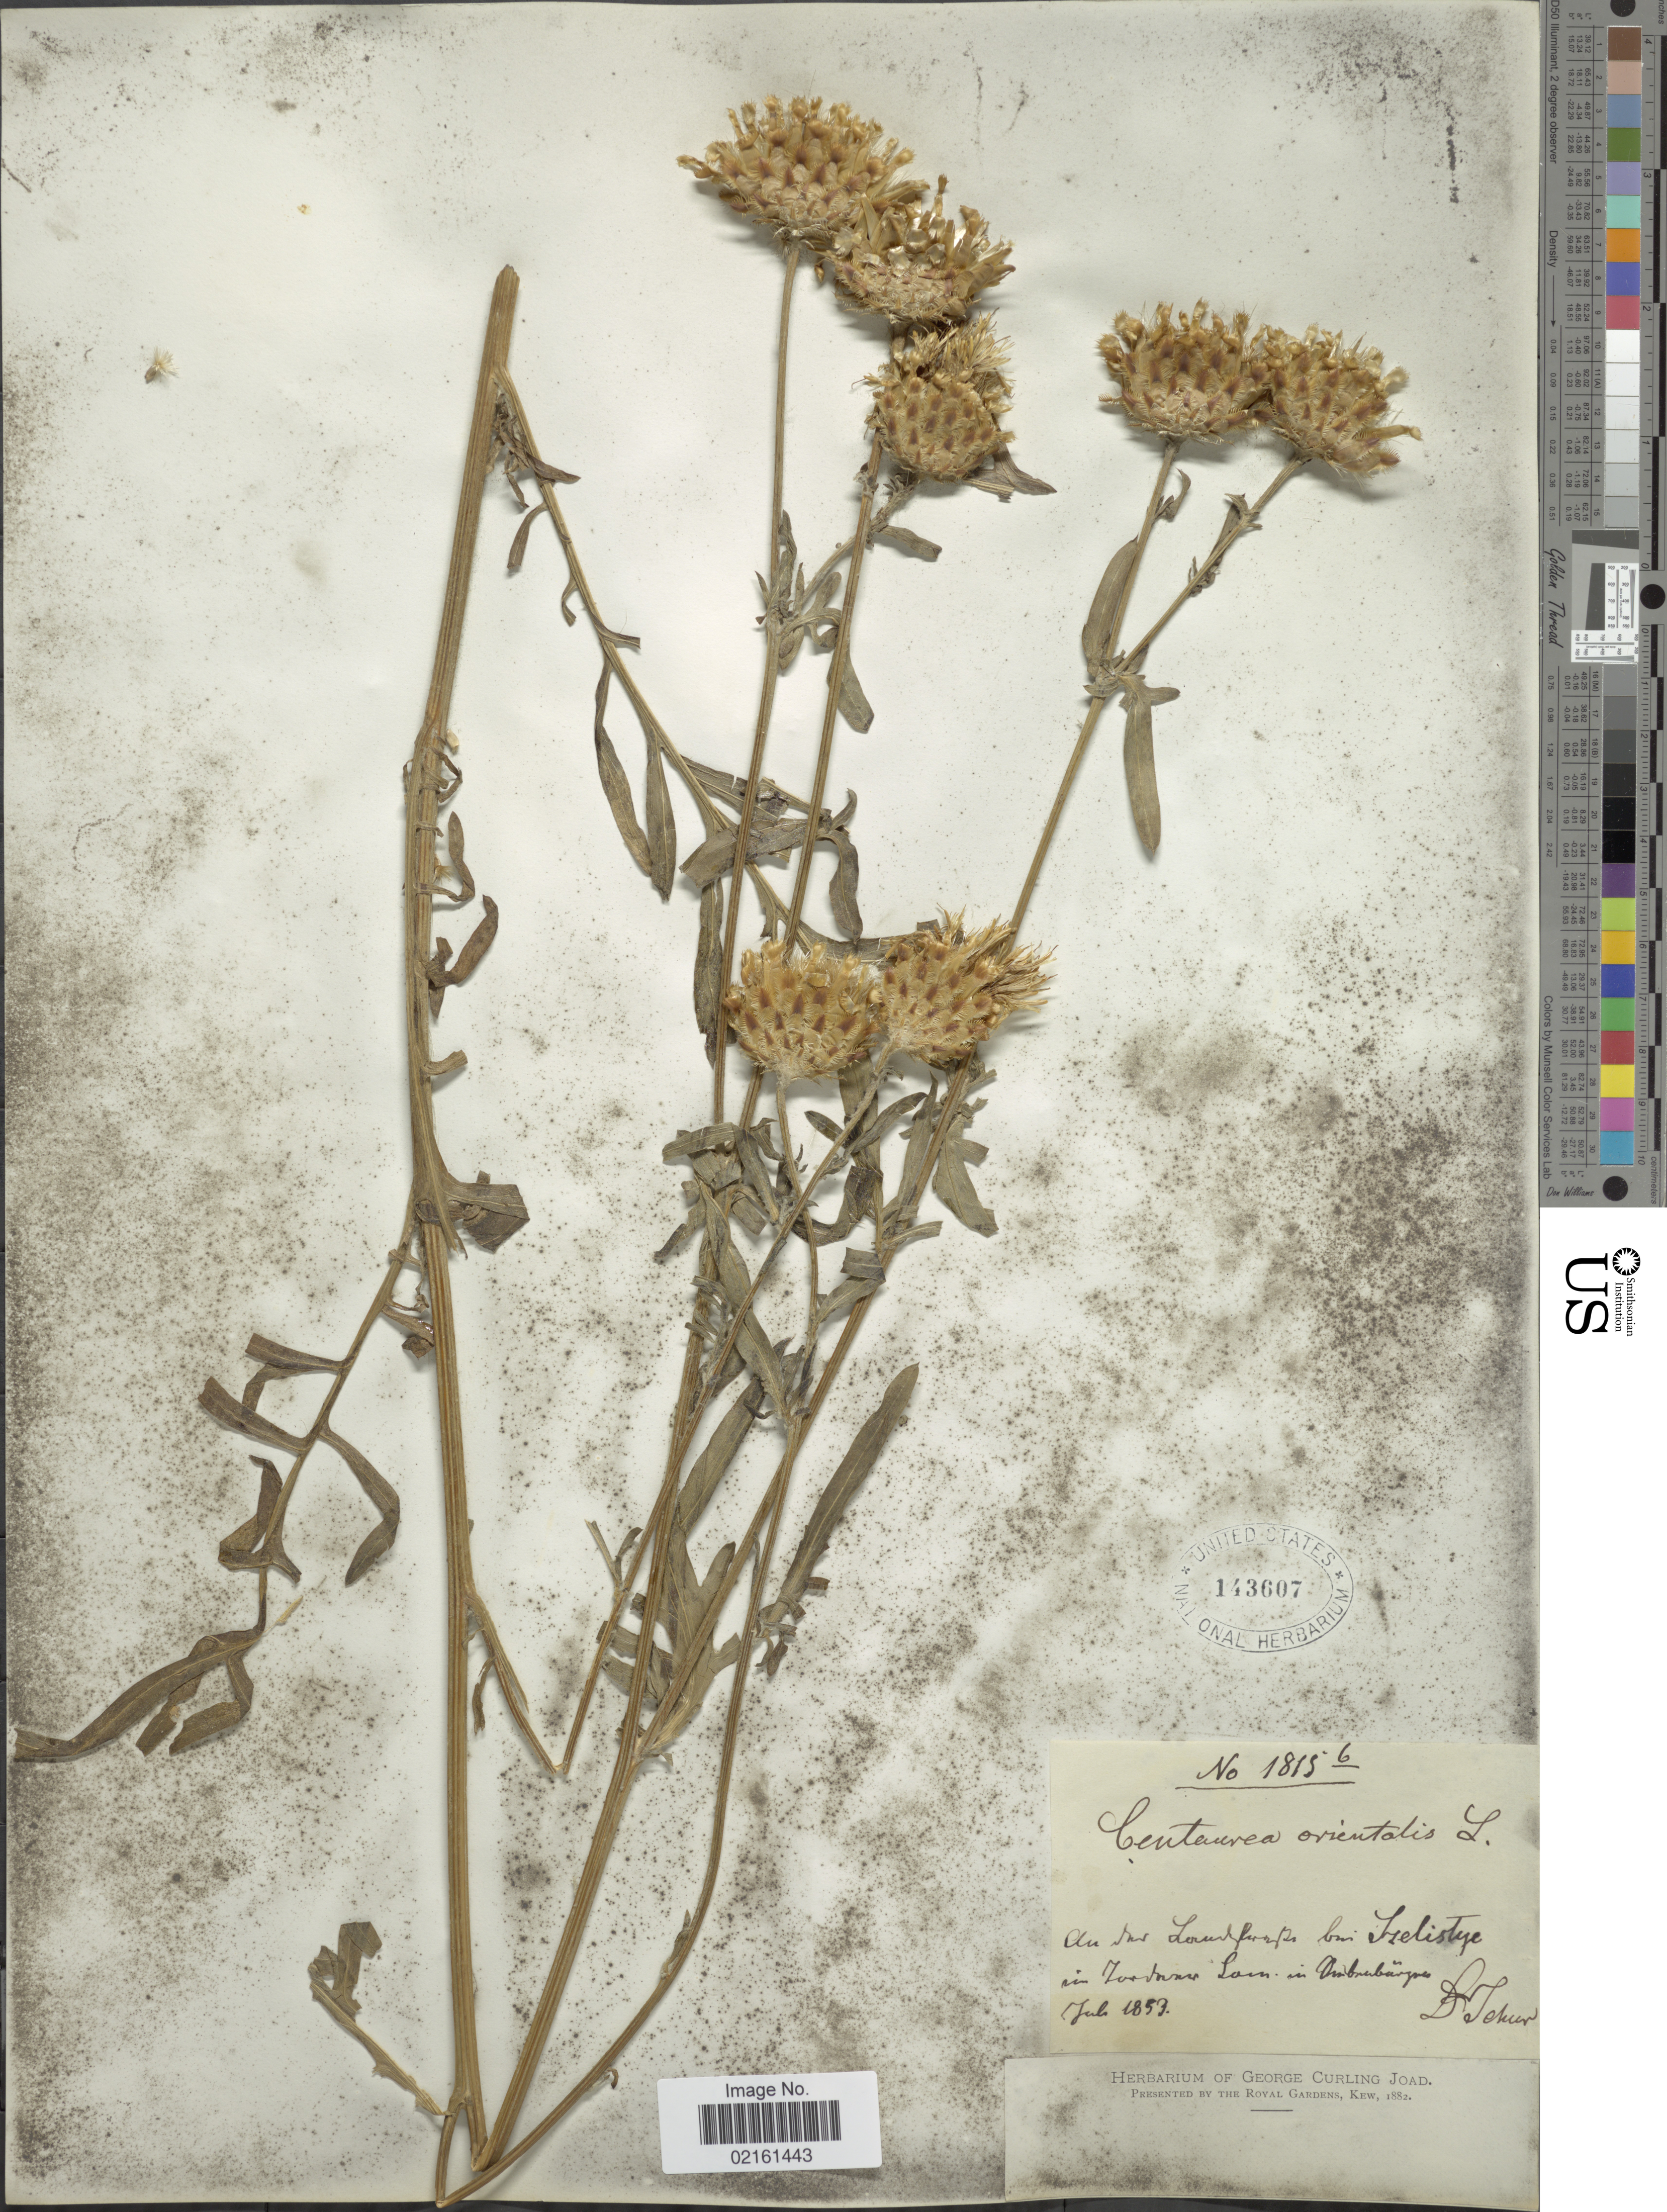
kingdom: Plantae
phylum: Tracheophyta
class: Magnoliopsida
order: Asterales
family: Asteraceae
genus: Centaurea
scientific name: Centaurea orientalis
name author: L.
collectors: Schur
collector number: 1815c*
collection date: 1853-07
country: Romania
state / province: Sibiu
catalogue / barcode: US 143607